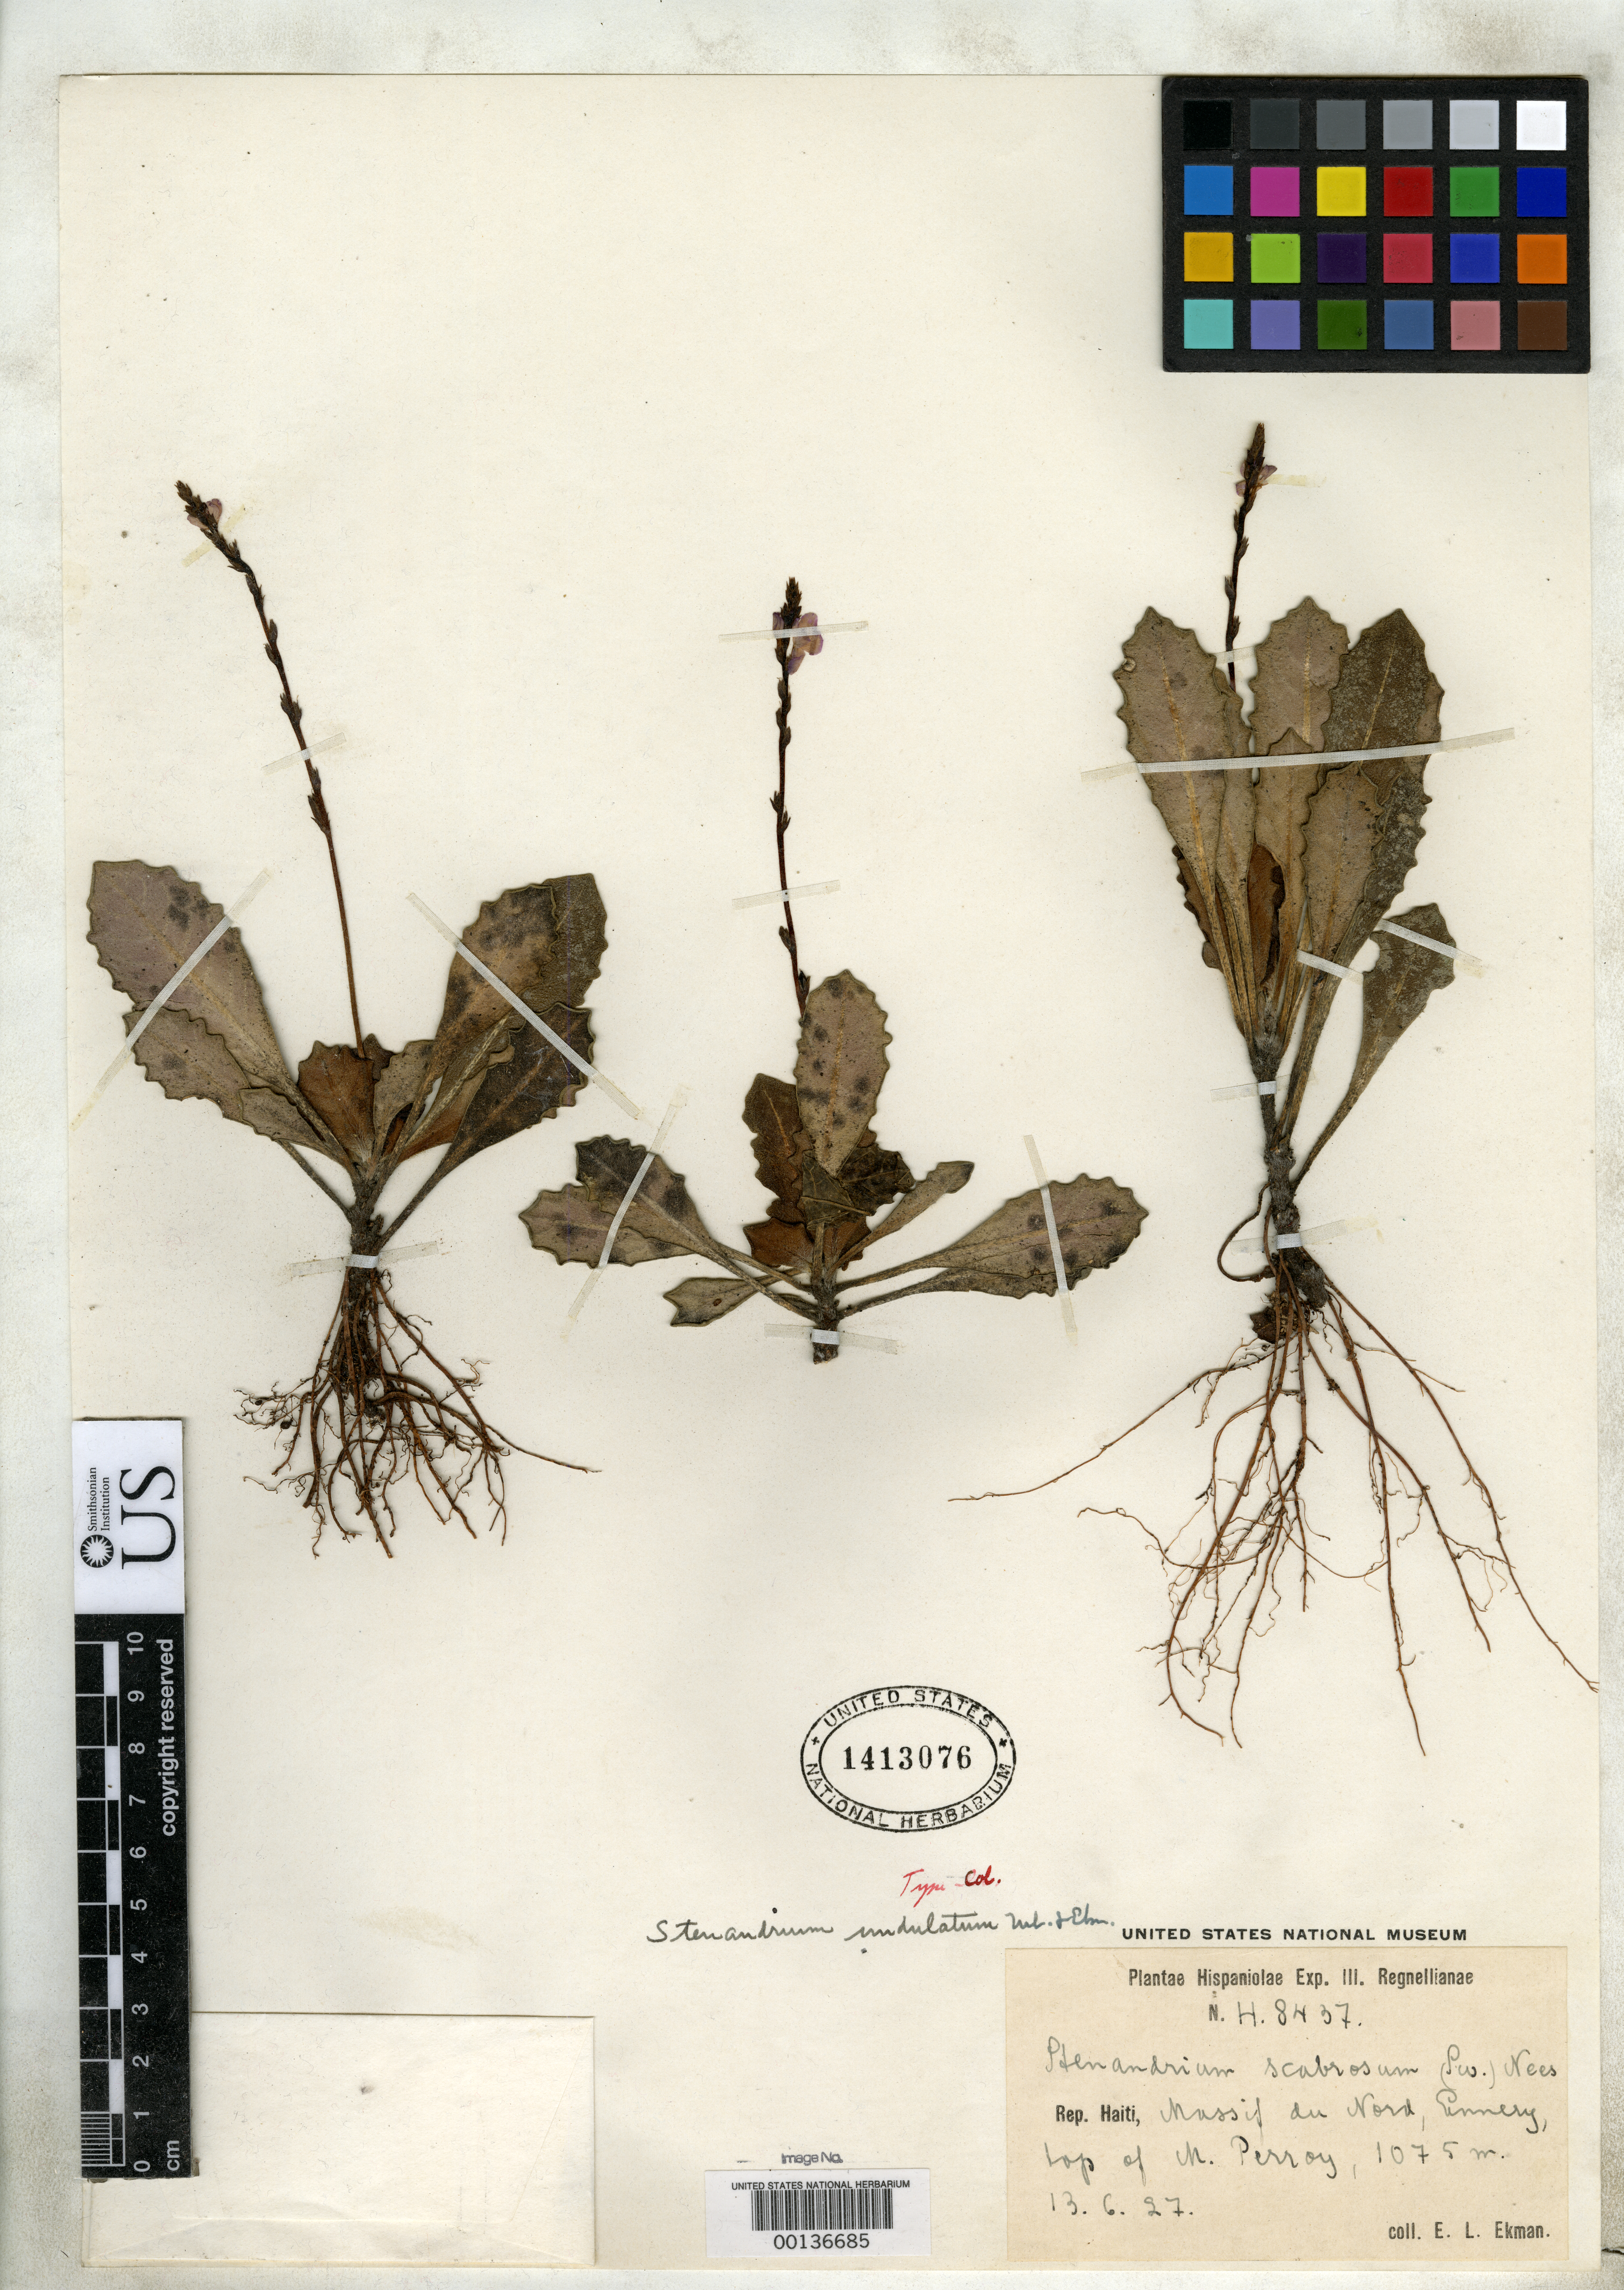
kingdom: Plantae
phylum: Tracheophyta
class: Magnoliopsida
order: Lamiales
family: Acanthaceae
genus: Stenandrium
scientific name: Stenandrium undulatum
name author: Urb. & Ekman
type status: Isotype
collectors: E. L. Ekman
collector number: H 8437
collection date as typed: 13 Jun 1927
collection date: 1927-06-13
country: Haiti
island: Hispaniola Island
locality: Massif du Nord prope Ennery Incacumine Morne Perroy.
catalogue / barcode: US 1413076